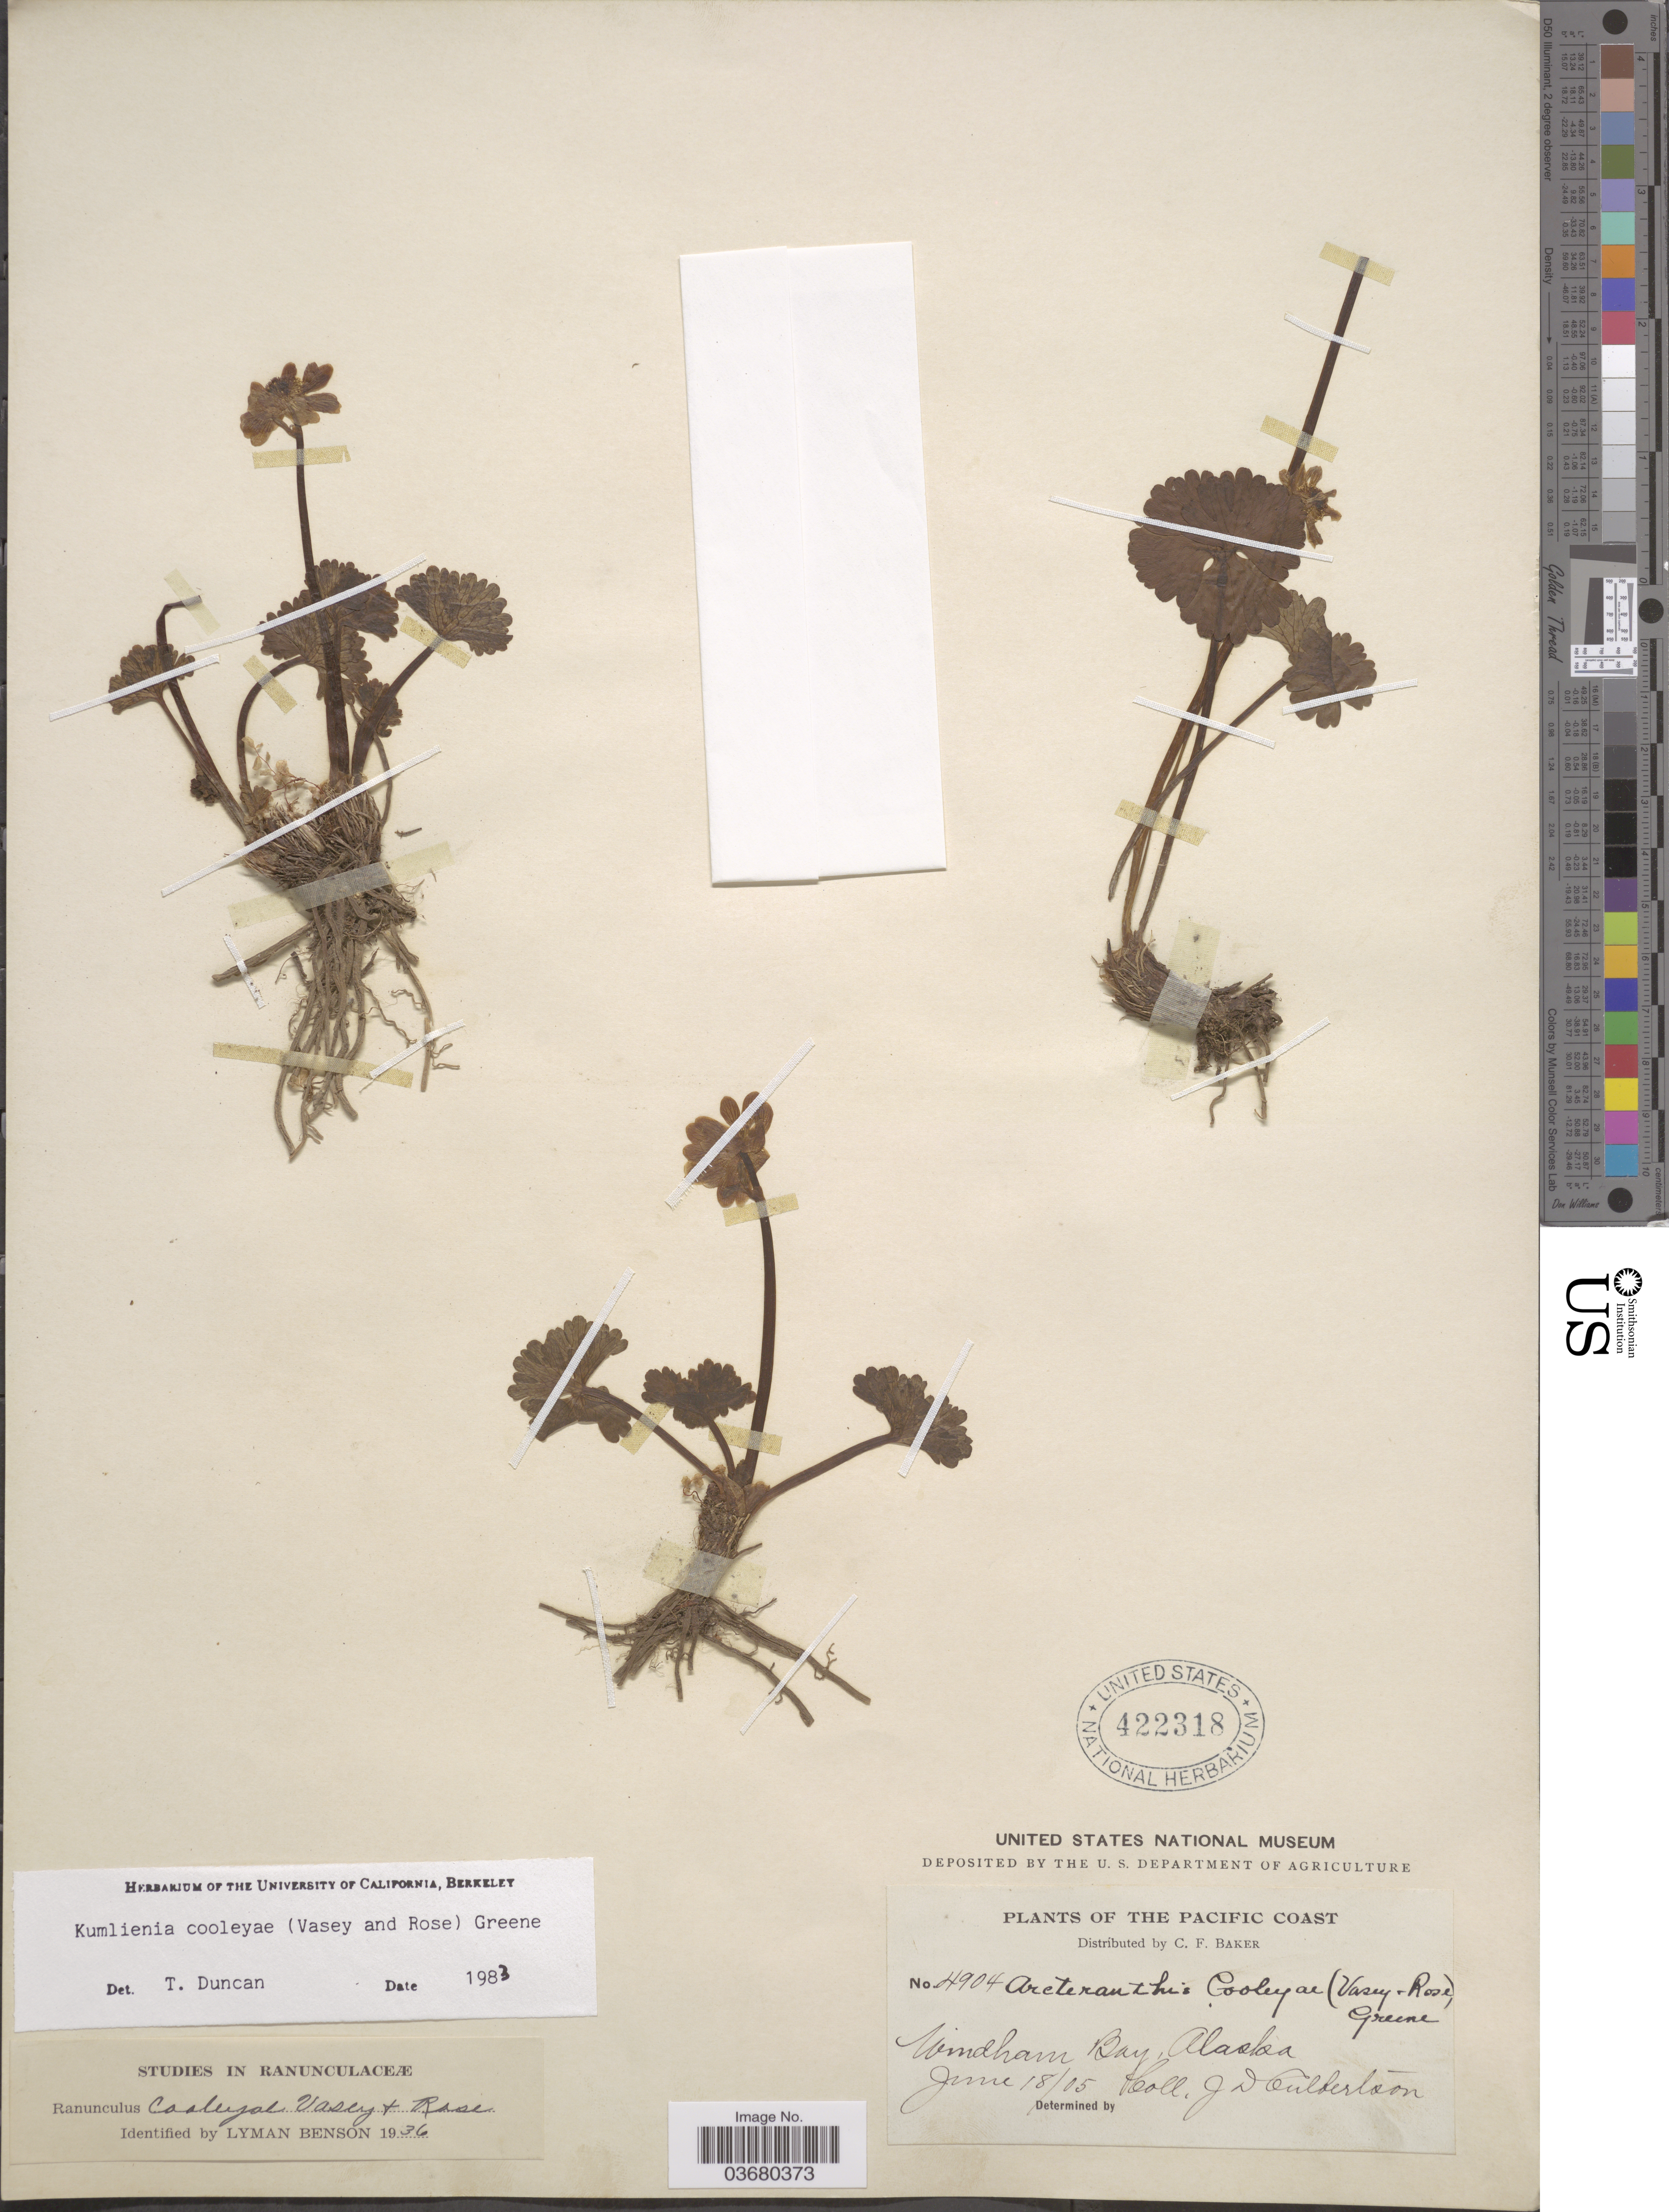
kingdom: Plantae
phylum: Tracheophyta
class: Magnoliopsida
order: Ranunculales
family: Ranunculaceae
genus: Arcteranthis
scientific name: Arcteranthis cooleyae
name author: (Vasey & Rose) Greene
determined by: Strong, M. T., (US), Smithsonian Institution - National Museum of Natural History (UNITED STATES)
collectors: J. Culbertson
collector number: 4904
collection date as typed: Transcribed d/m/y: 18/6/5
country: United States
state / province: Alaska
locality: The Pacific Coast. Windham Bay.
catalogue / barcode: US 422318